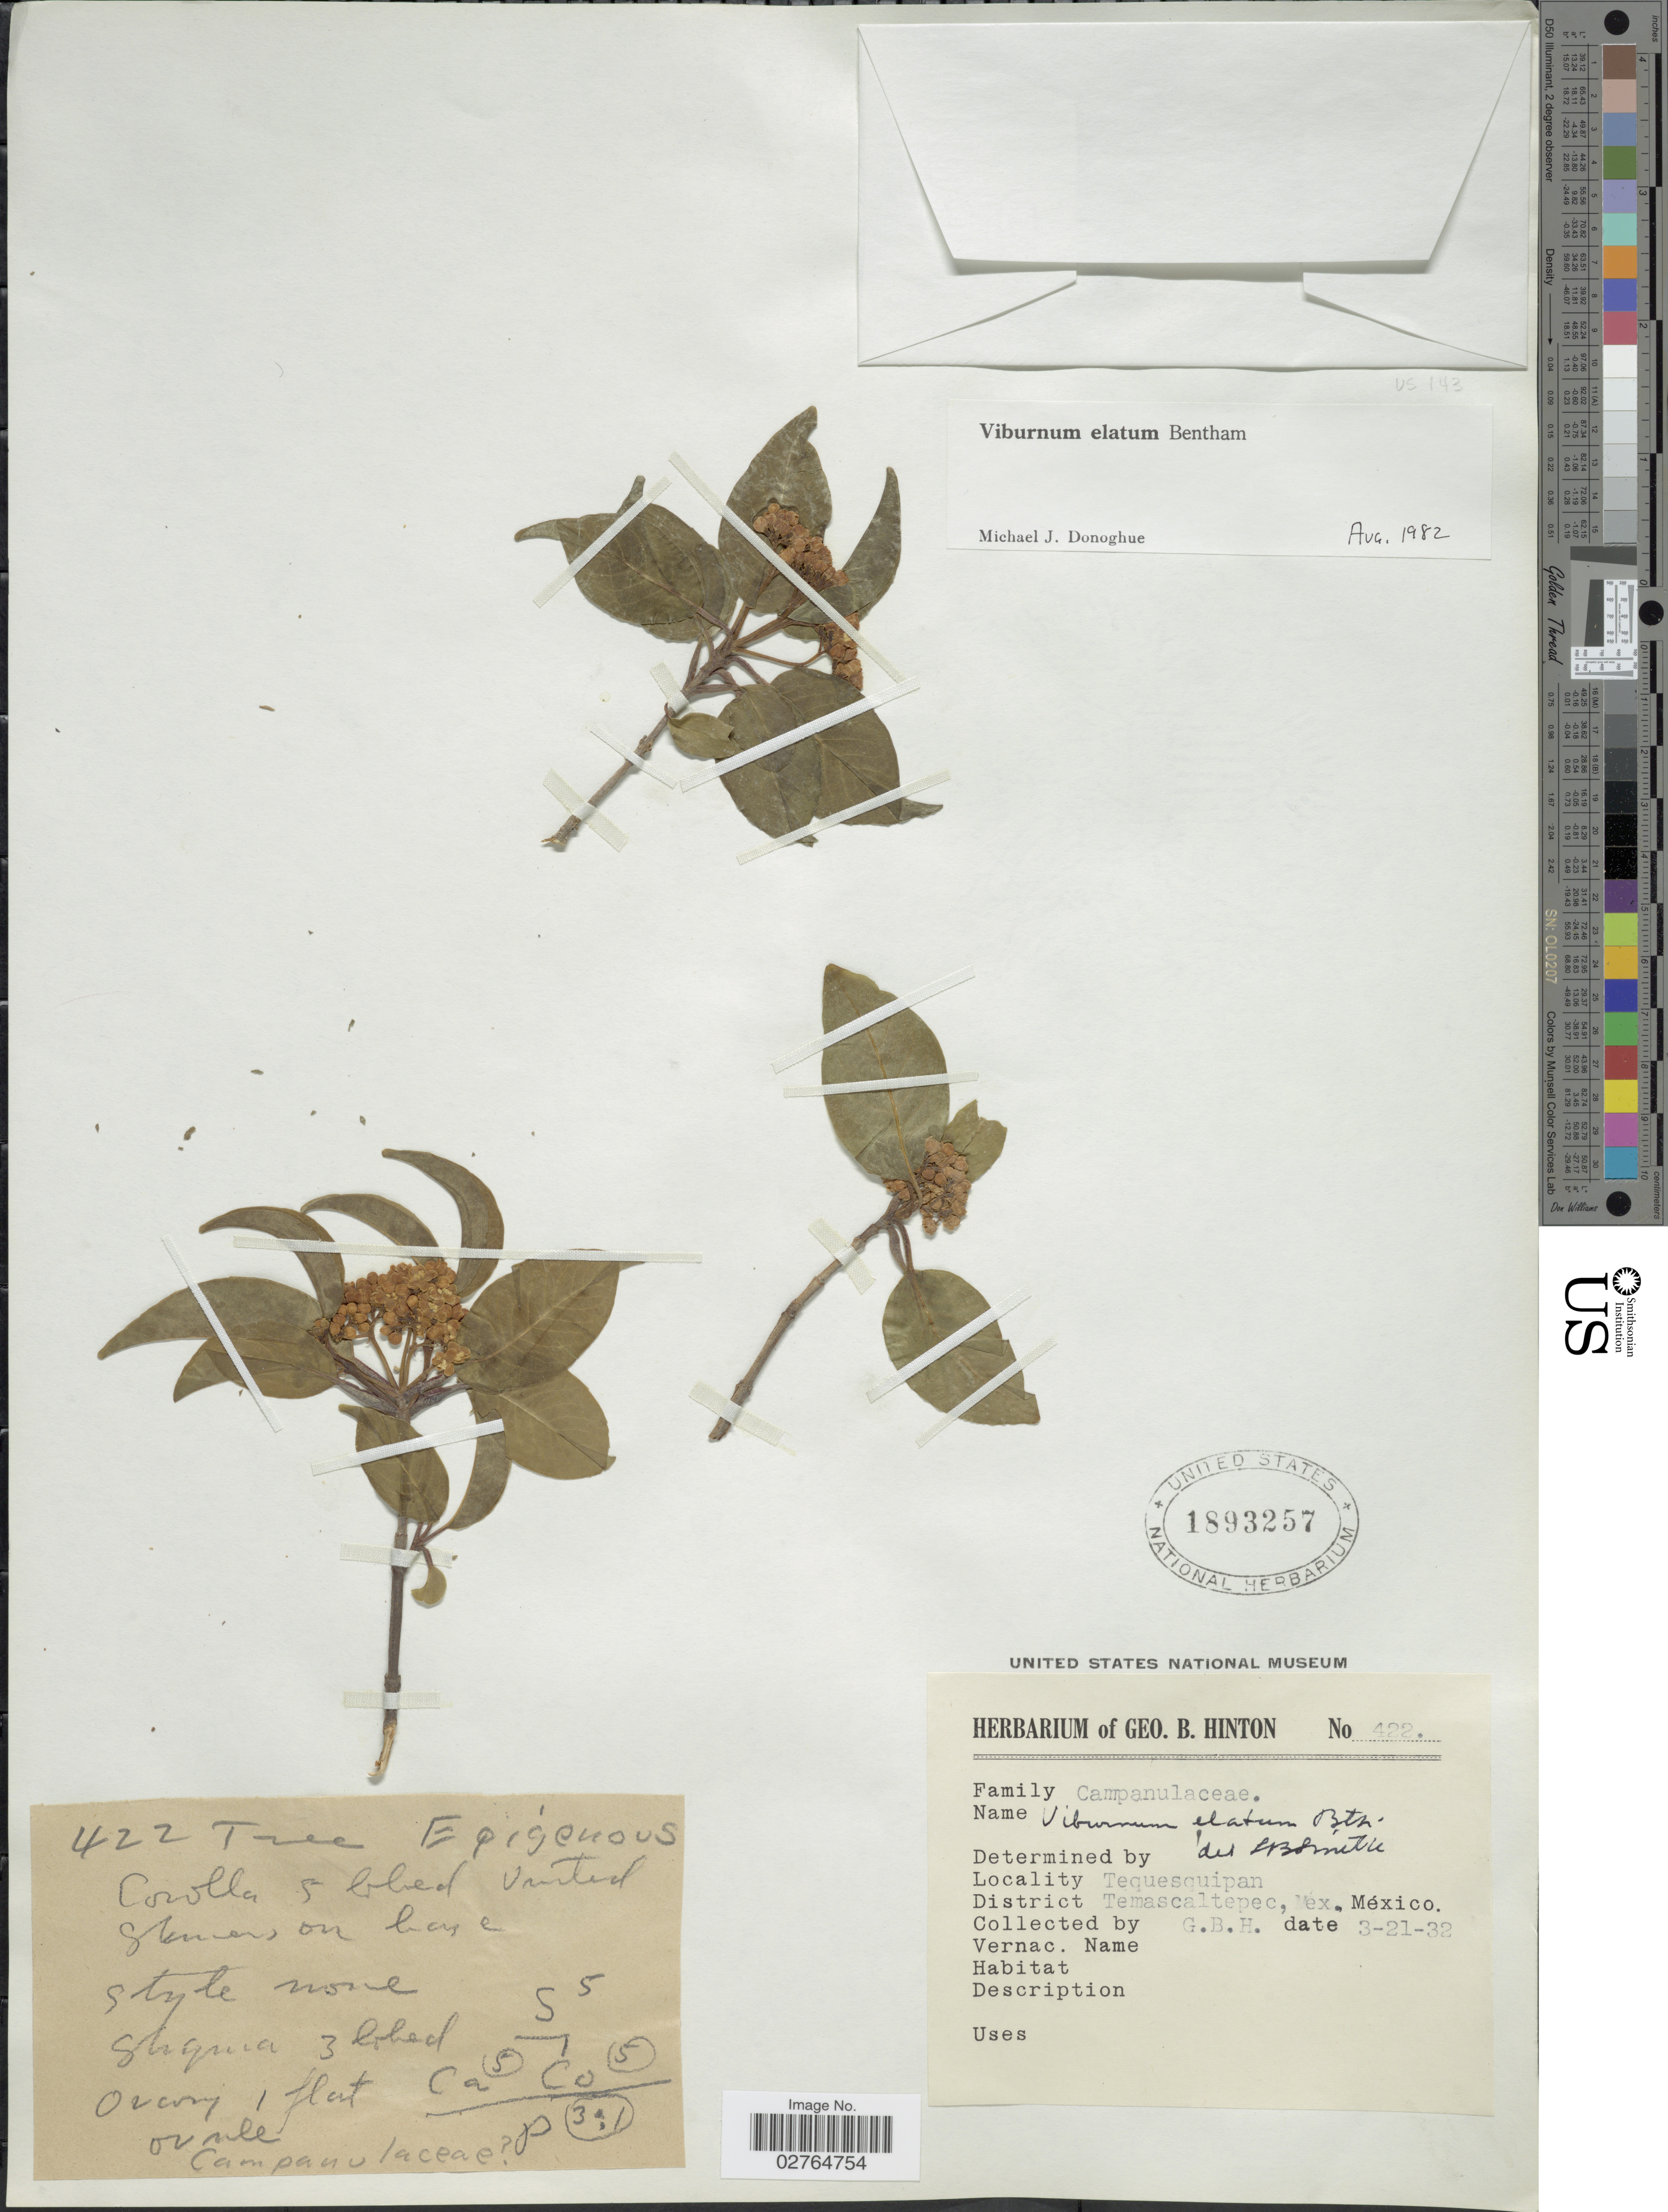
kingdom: Plantae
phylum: Tracheophyta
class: Magnoliopsida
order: Dipsacales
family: Viburnaceae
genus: Viburnum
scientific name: Viburnum elatum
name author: Benth.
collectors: G. B. Hinton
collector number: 422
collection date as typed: Transcribed d/m/y: 21/3/32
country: Mexico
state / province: México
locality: Tequesquipan. District Temascaltepec.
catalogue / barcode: US 1893257